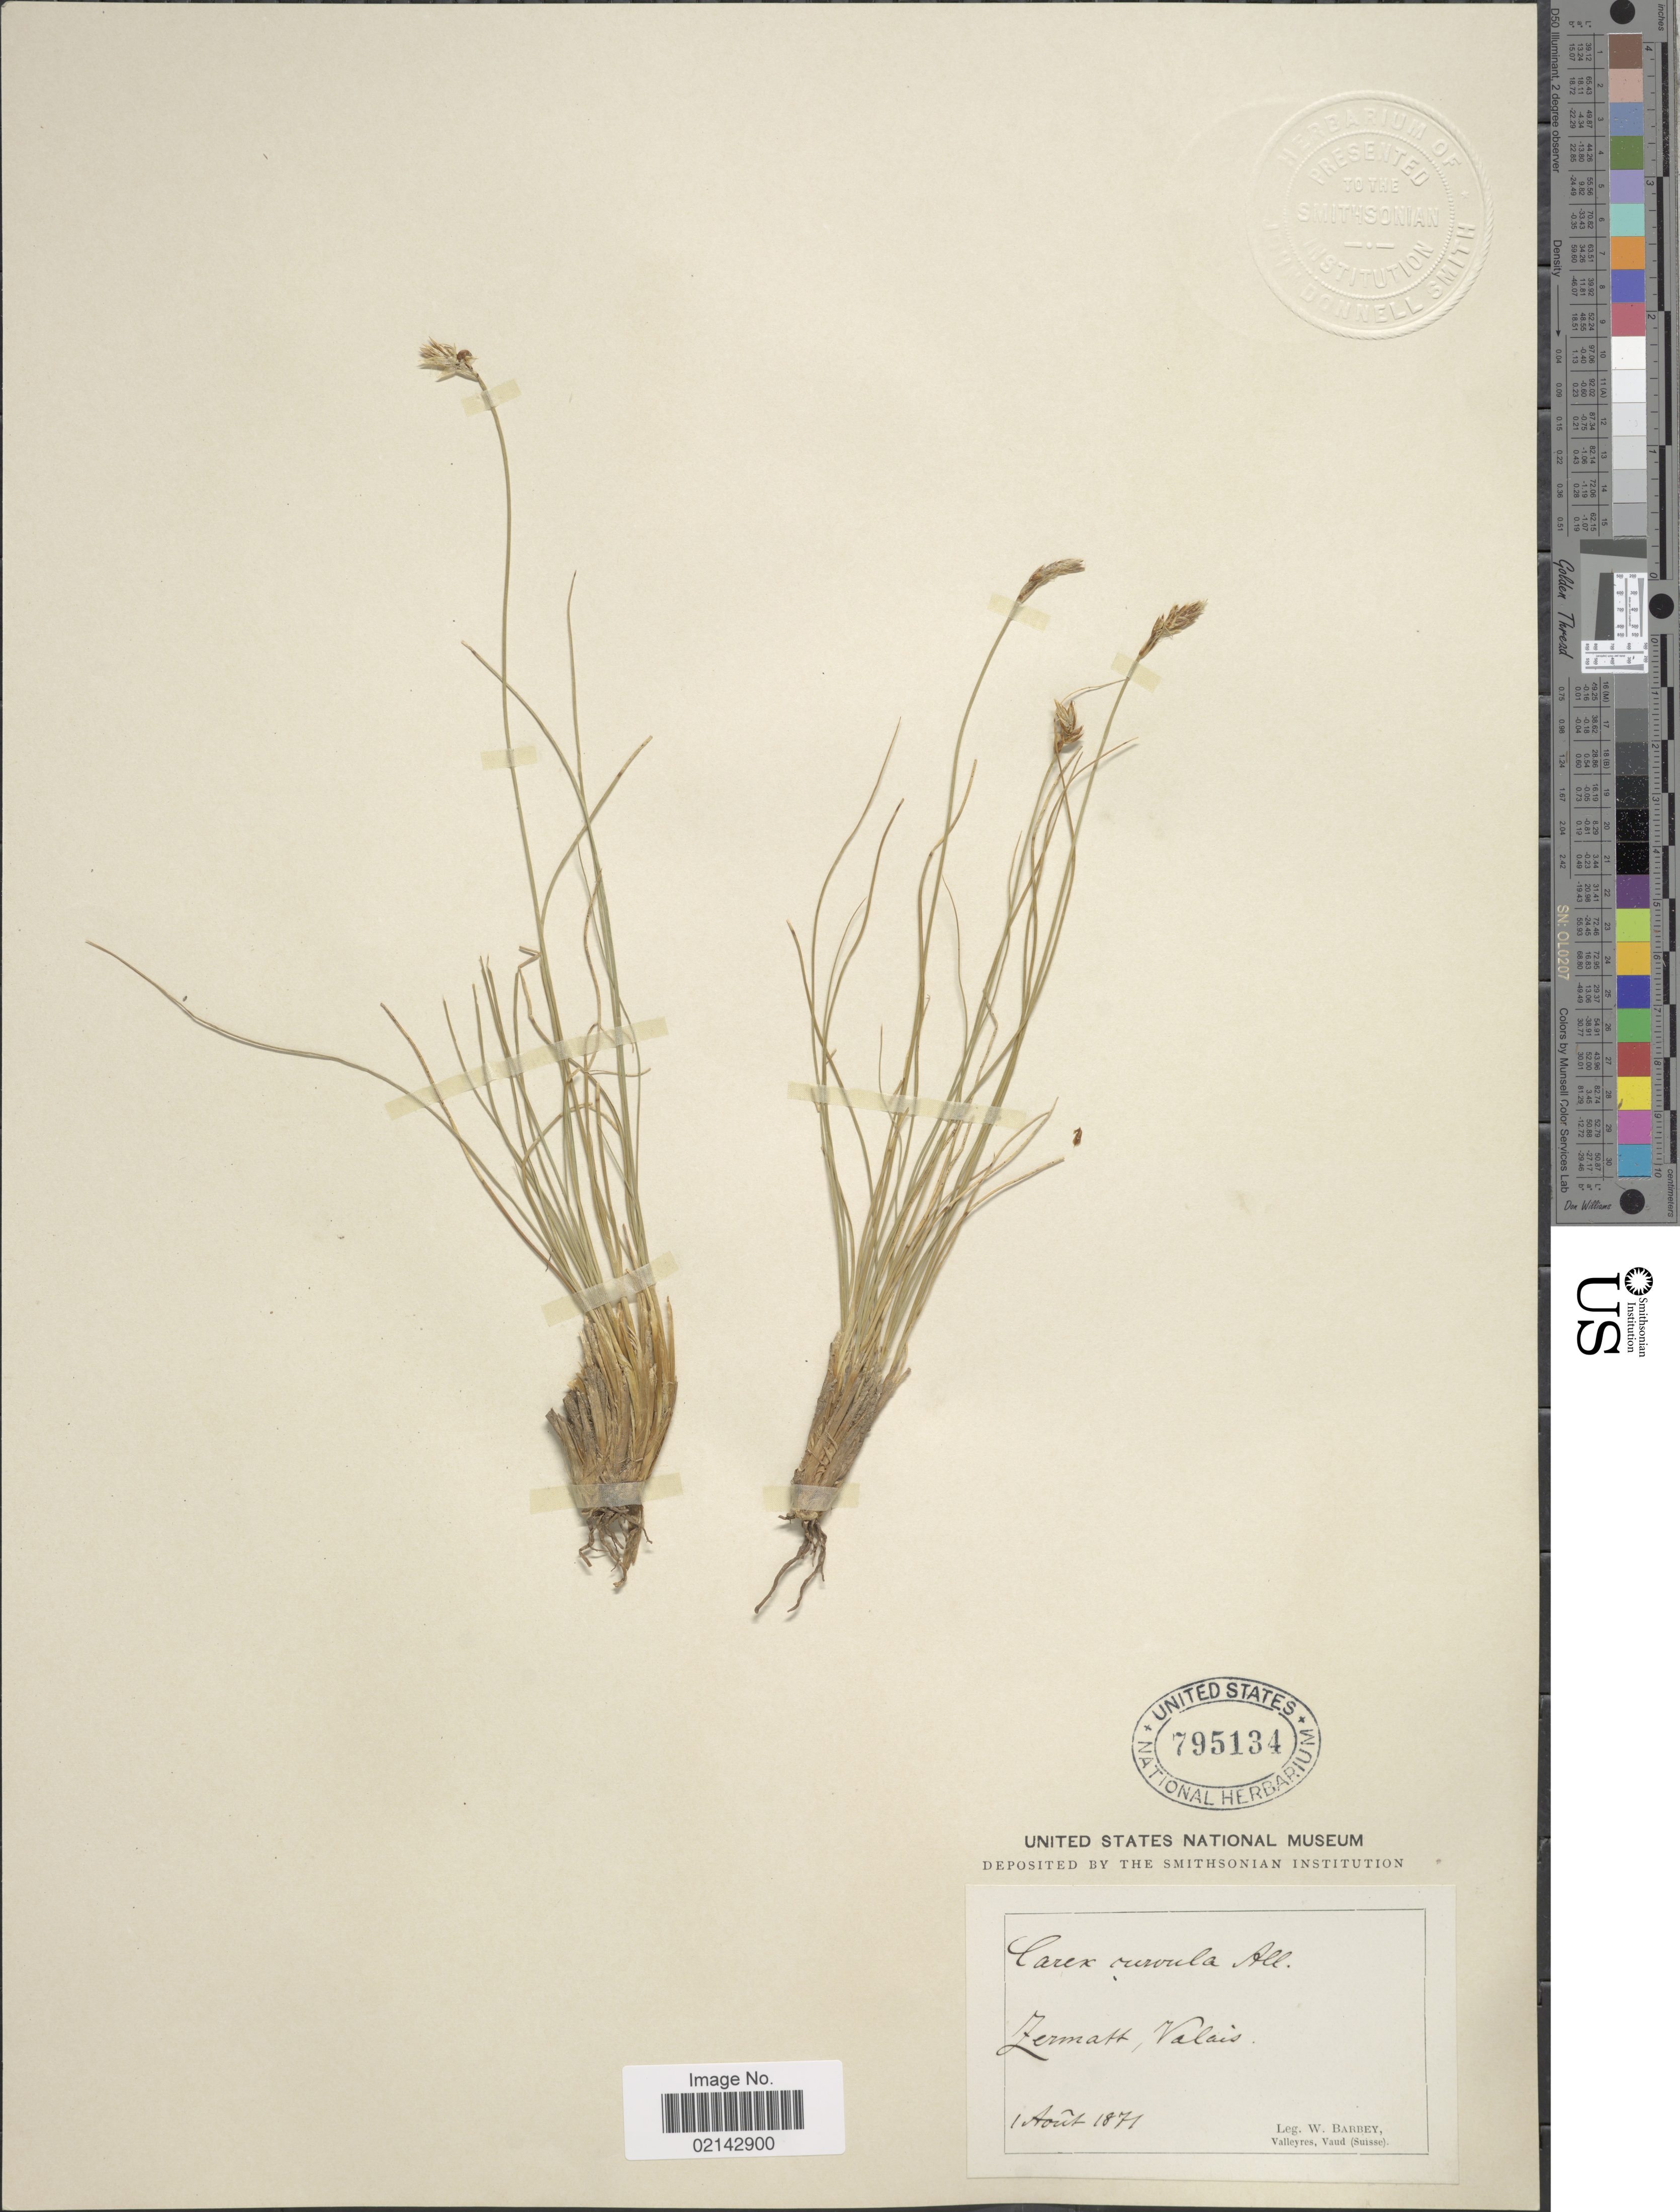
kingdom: Plantae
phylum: Tracheophyta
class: Liliopsida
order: Poales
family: Cyperaceae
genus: Carex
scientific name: Carex curvula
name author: All.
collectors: W. Barbey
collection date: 1871-08-01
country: Switzerland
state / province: Valais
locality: Zermatt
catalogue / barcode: US 795134